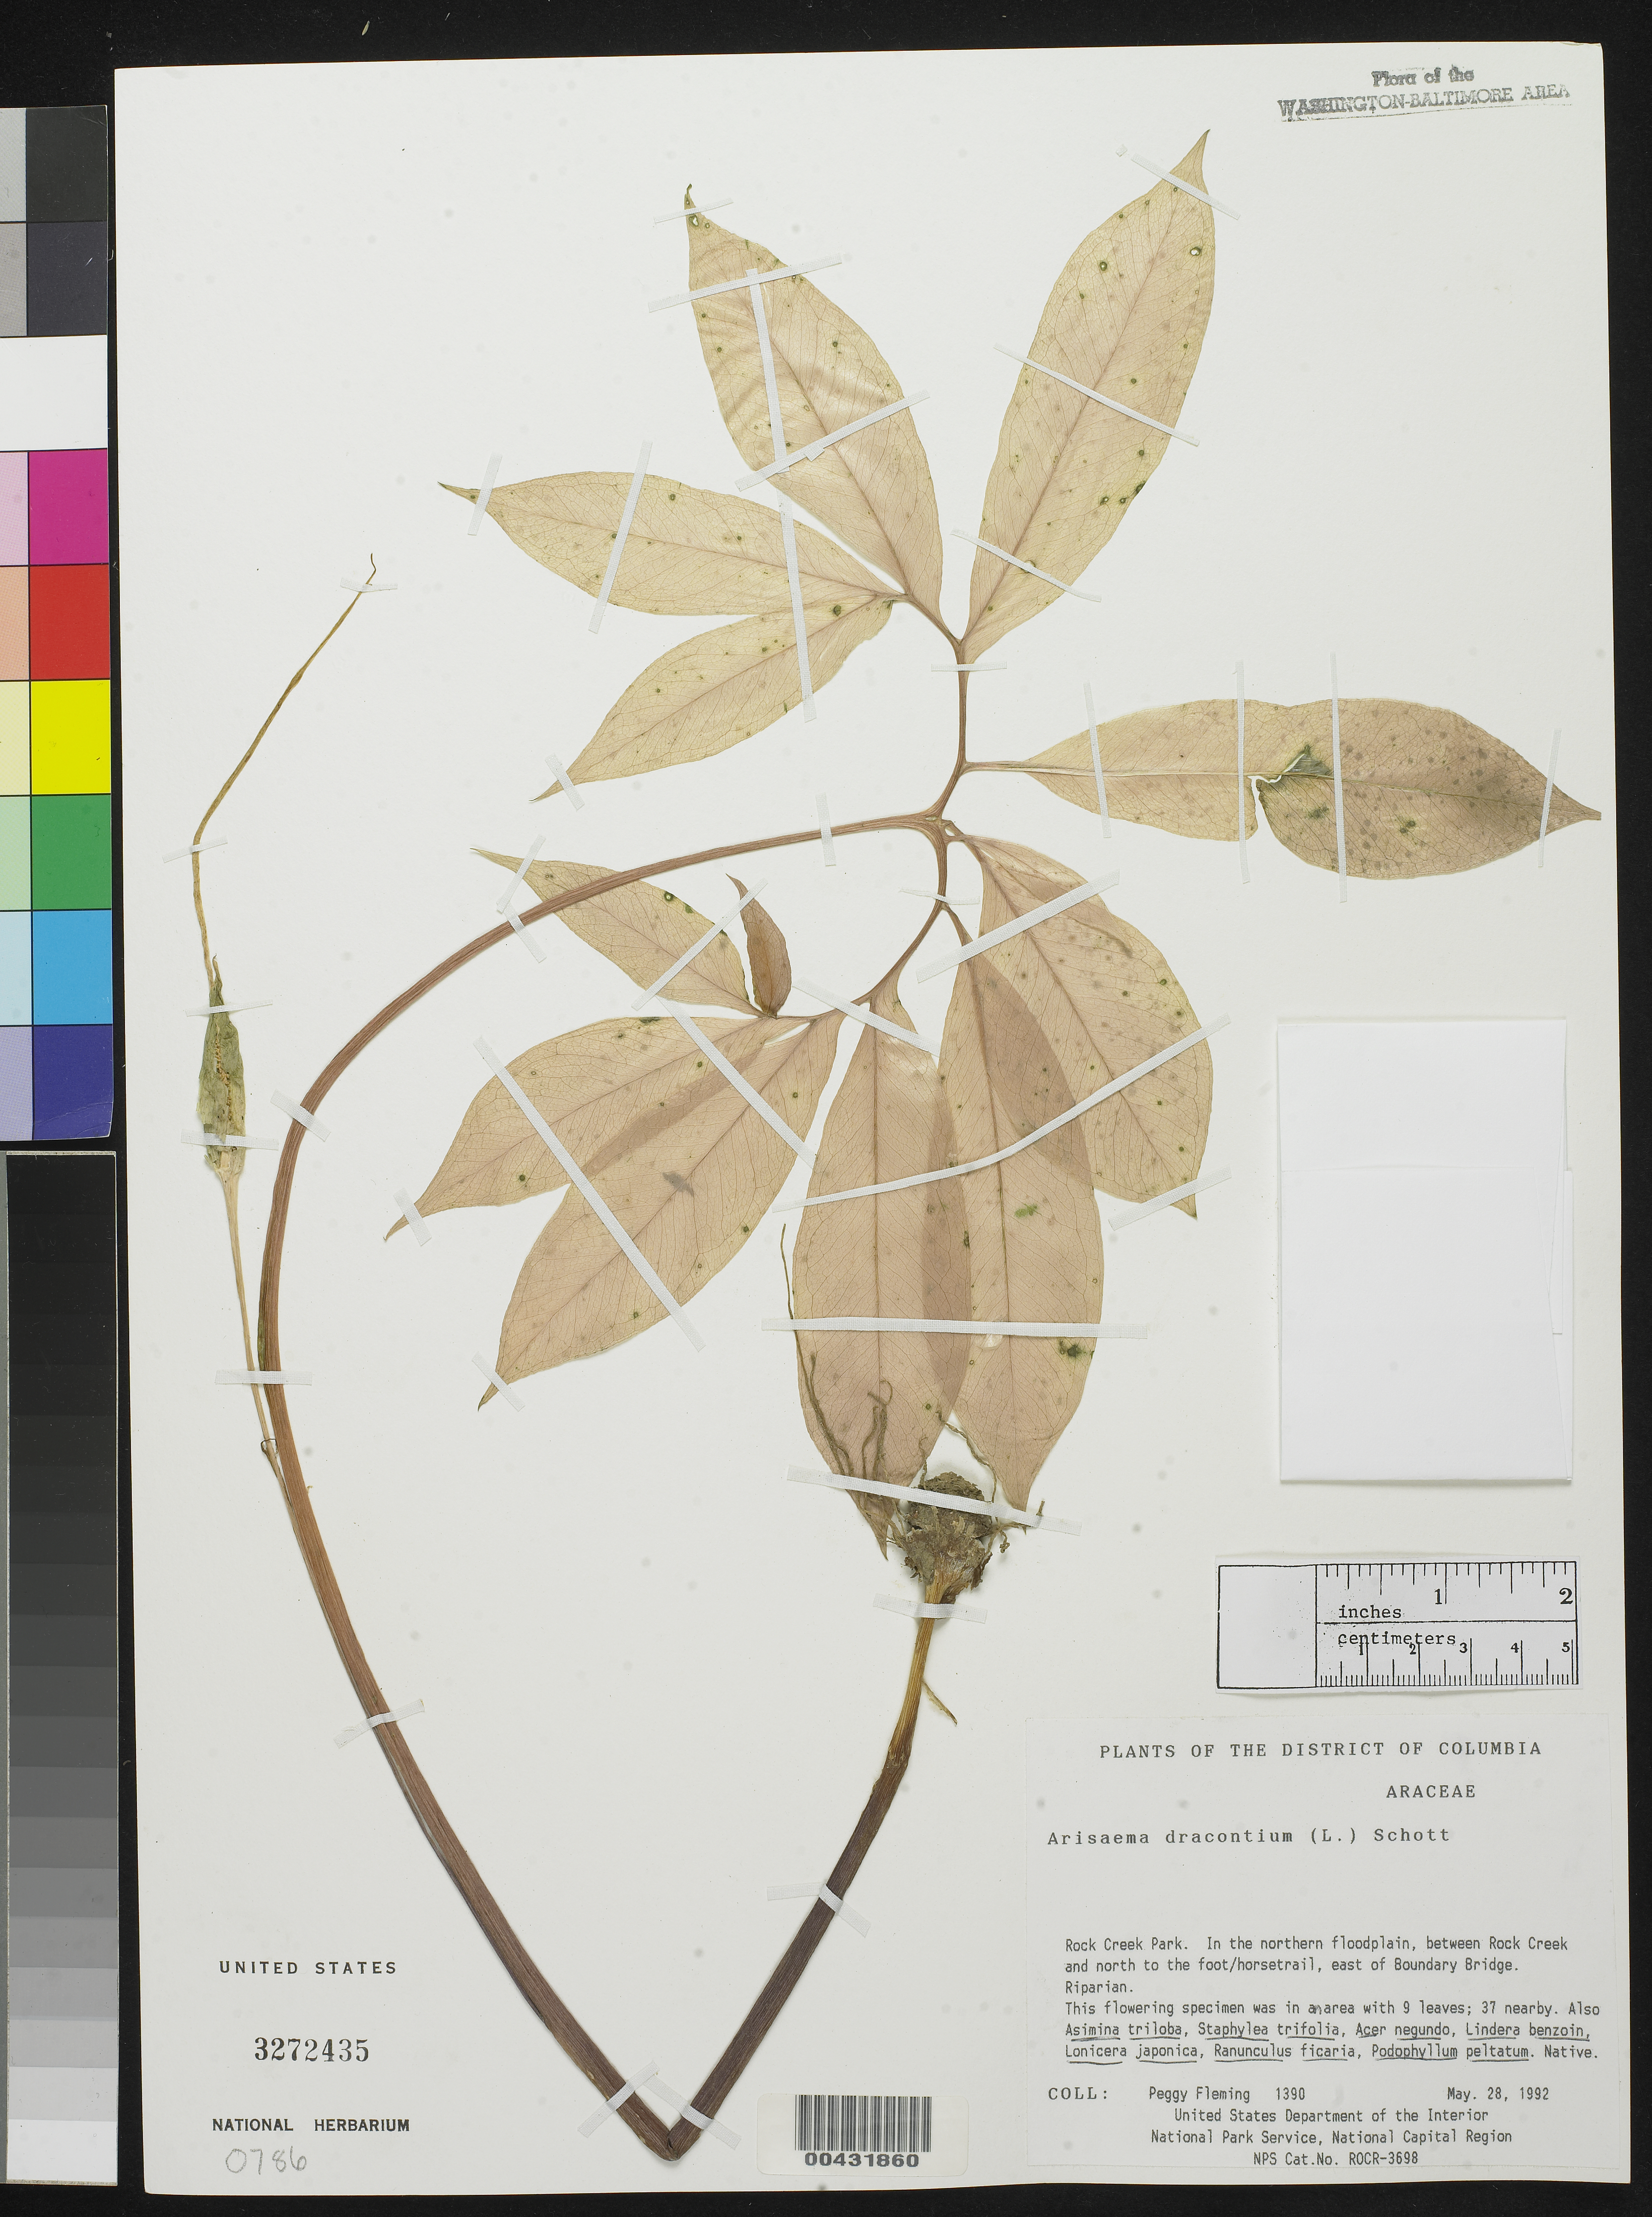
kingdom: Plantae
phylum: Tracheophyta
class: Liliopsida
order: Alismatales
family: Araceae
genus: Arisaema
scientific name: Arisaema dracontium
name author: (L.) Schott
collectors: P. Fleming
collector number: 1390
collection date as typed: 28 May 1992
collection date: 1992-05-28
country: United States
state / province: District of Columbia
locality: Rock Creek Park, between Rock Creek and N of the foot/horsetrail, E of Boundary Bridge Rock Creek Park & vicinity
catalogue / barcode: US 3272435